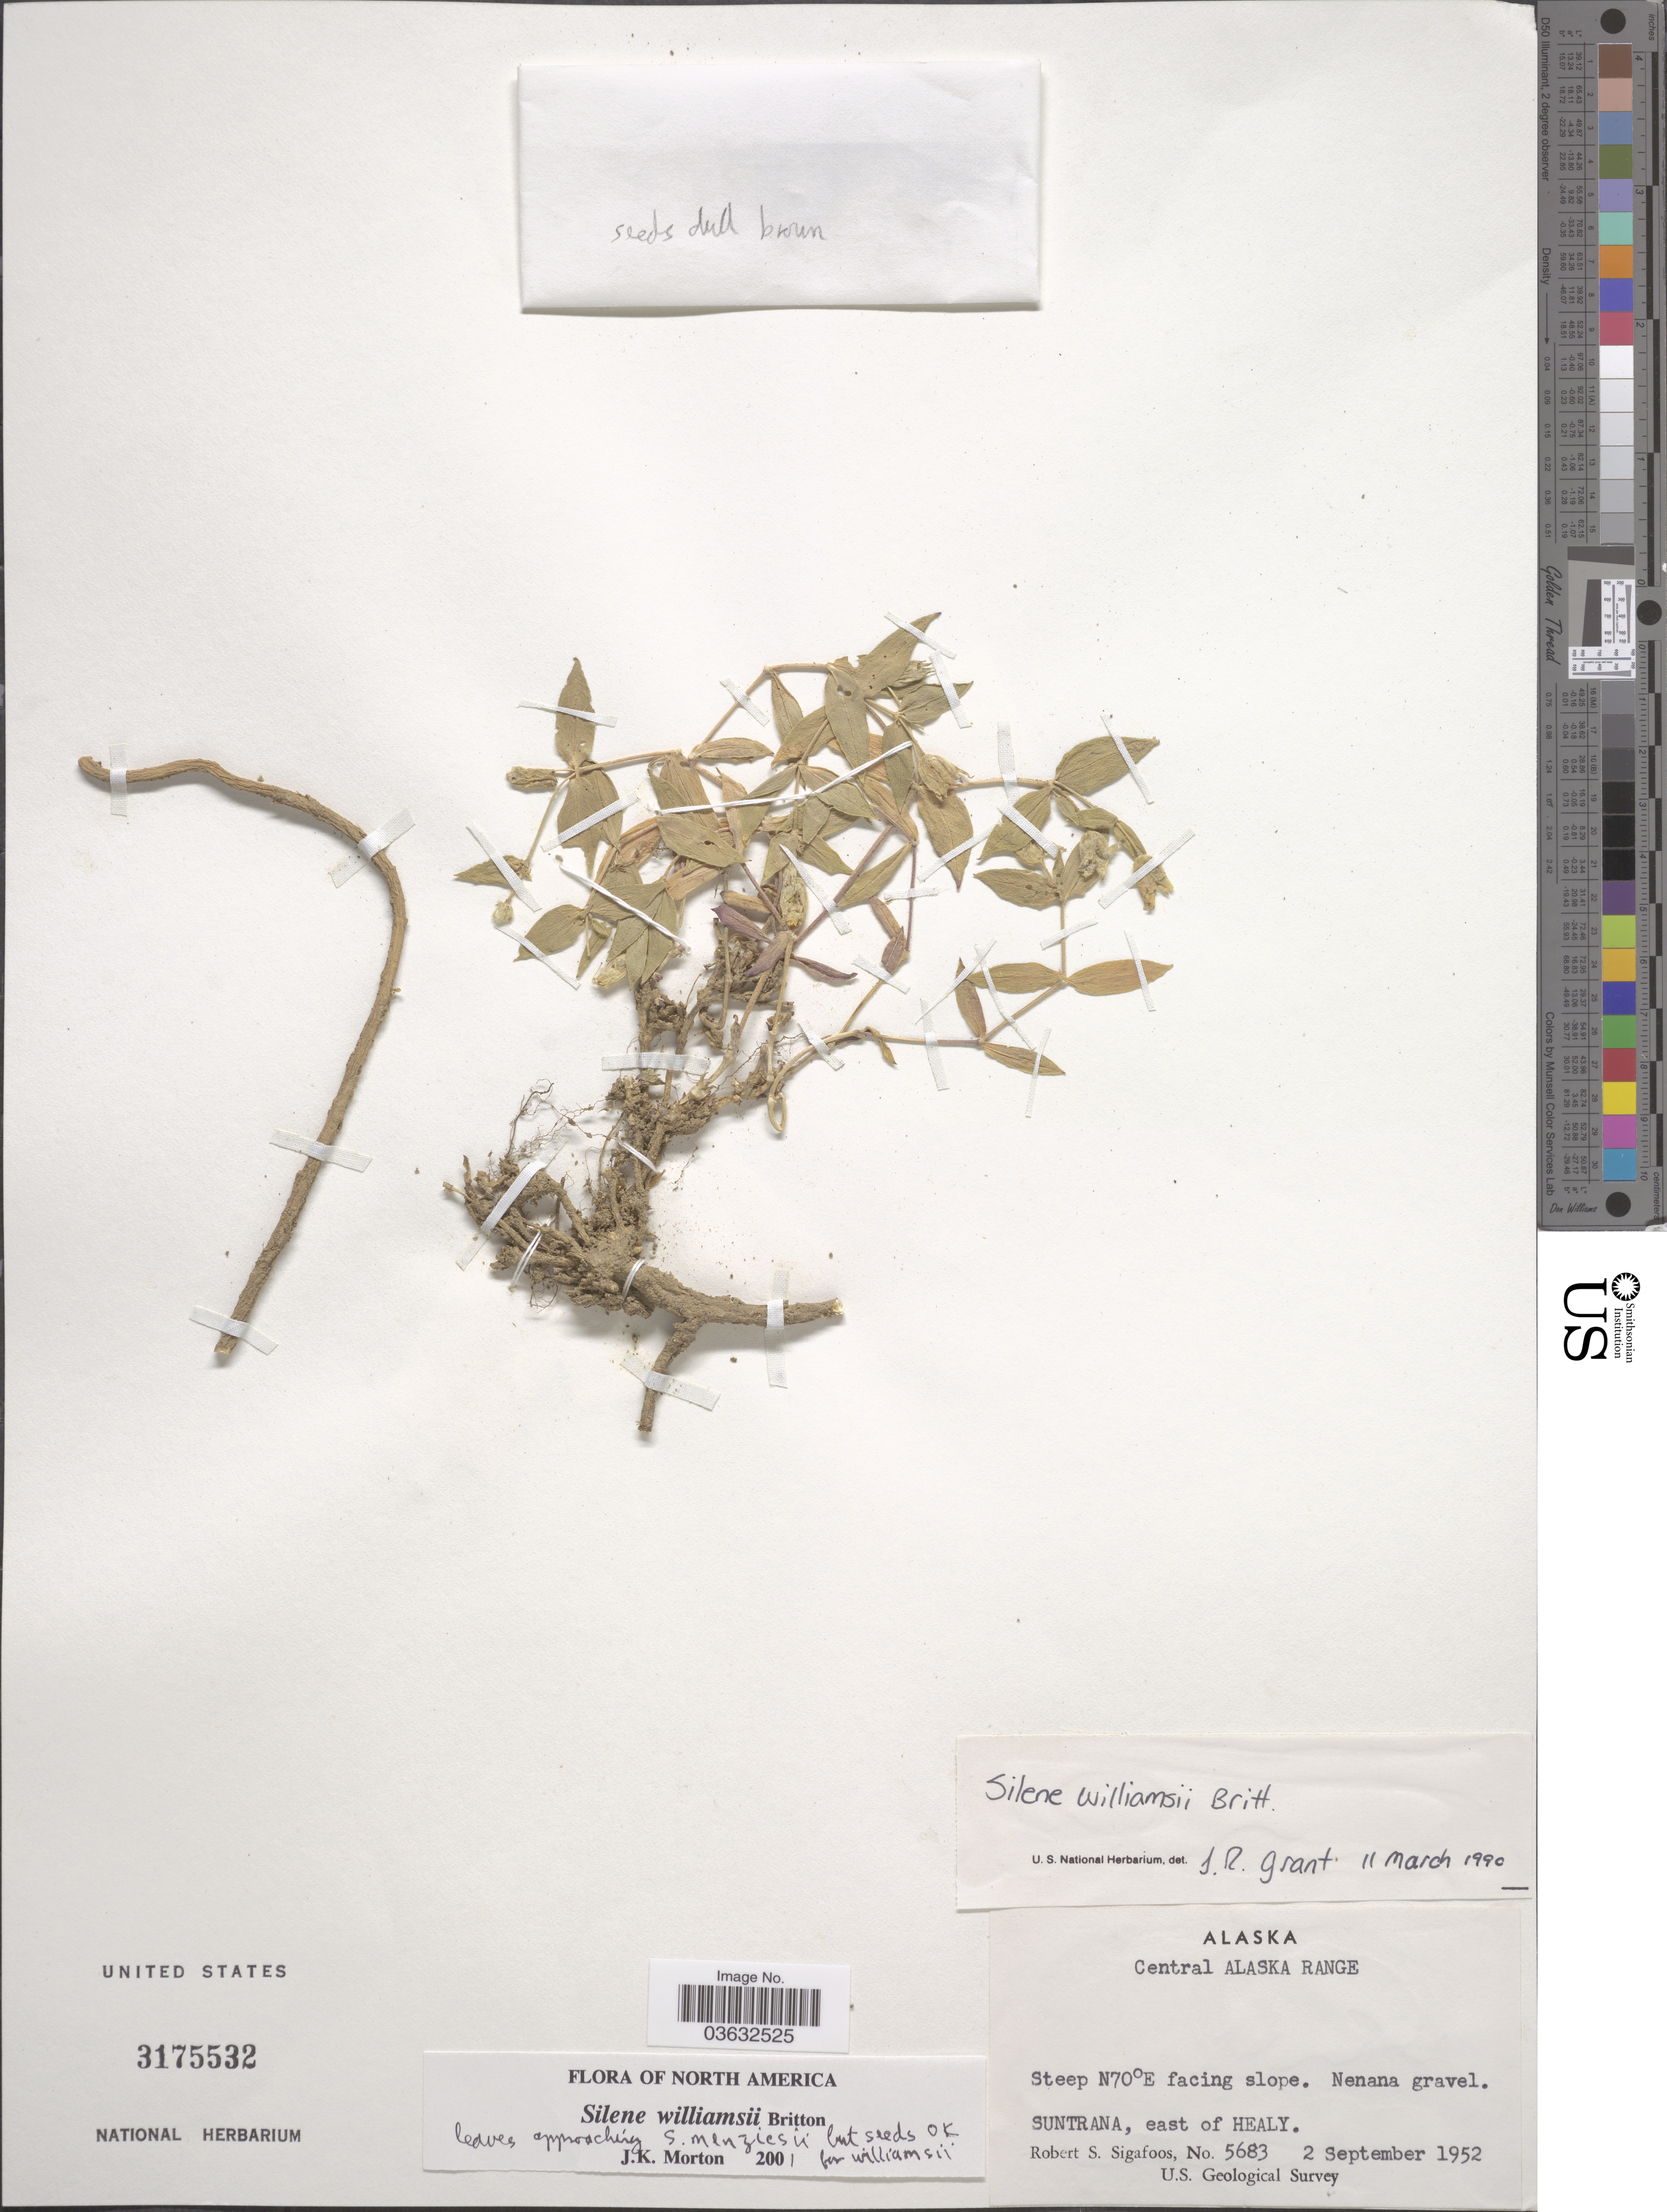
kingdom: Plantae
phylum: Tracheophyta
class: Magnoliopsida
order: Caryophyllales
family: Caryophyllaceae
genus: Silene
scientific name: Silene williamsii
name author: Britton in Britton & Rydb.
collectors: R. Sigafoos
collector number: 5683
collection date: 1952-09-02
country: United States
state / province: Alaska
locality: Central Alaska Range. Steep N70°E facing slope. Nenana gravel. Suntrana, east of Healy.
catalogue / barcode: US 3175532